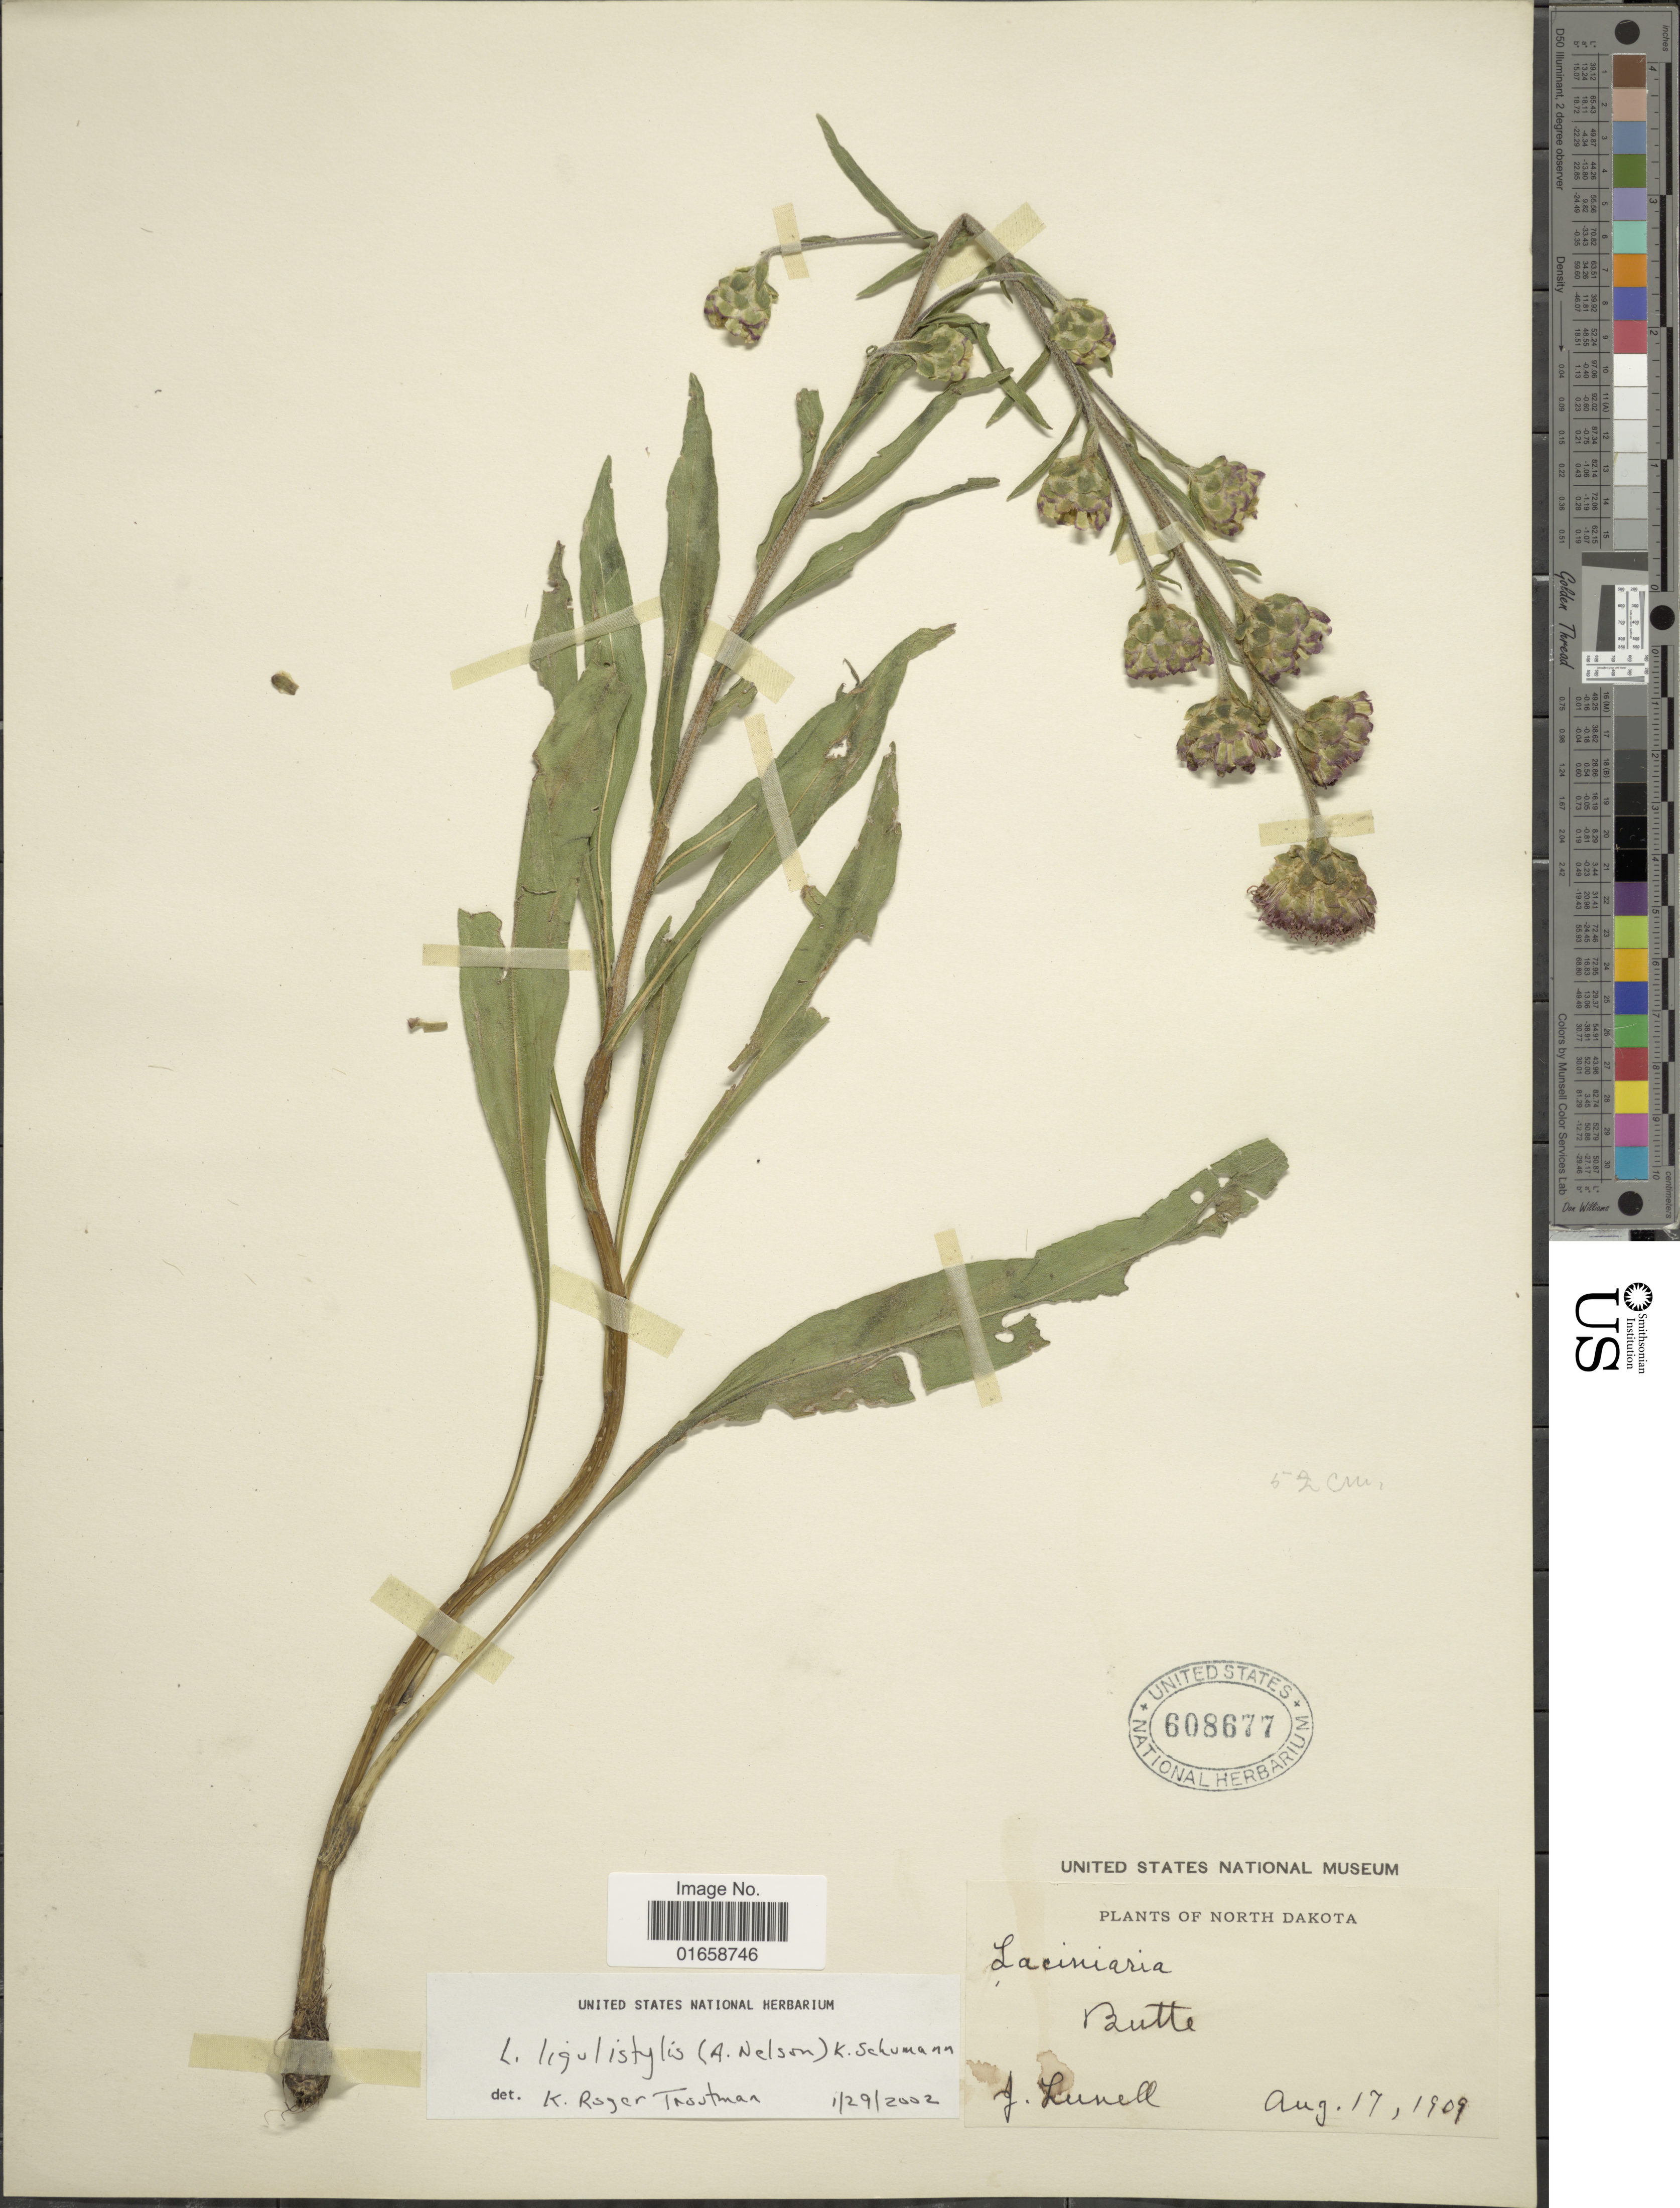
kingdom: Plantae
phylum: Tracheophyta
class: Magnoliopsida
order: Asterales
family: Asteraceae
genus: Liatris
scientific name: Liatris ligulistylis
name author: (A. Nelson) K. Schum.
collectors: J. Lunell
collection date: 1909-08-17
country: United States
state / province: North Dakota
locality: Butte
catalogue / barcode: US 608677